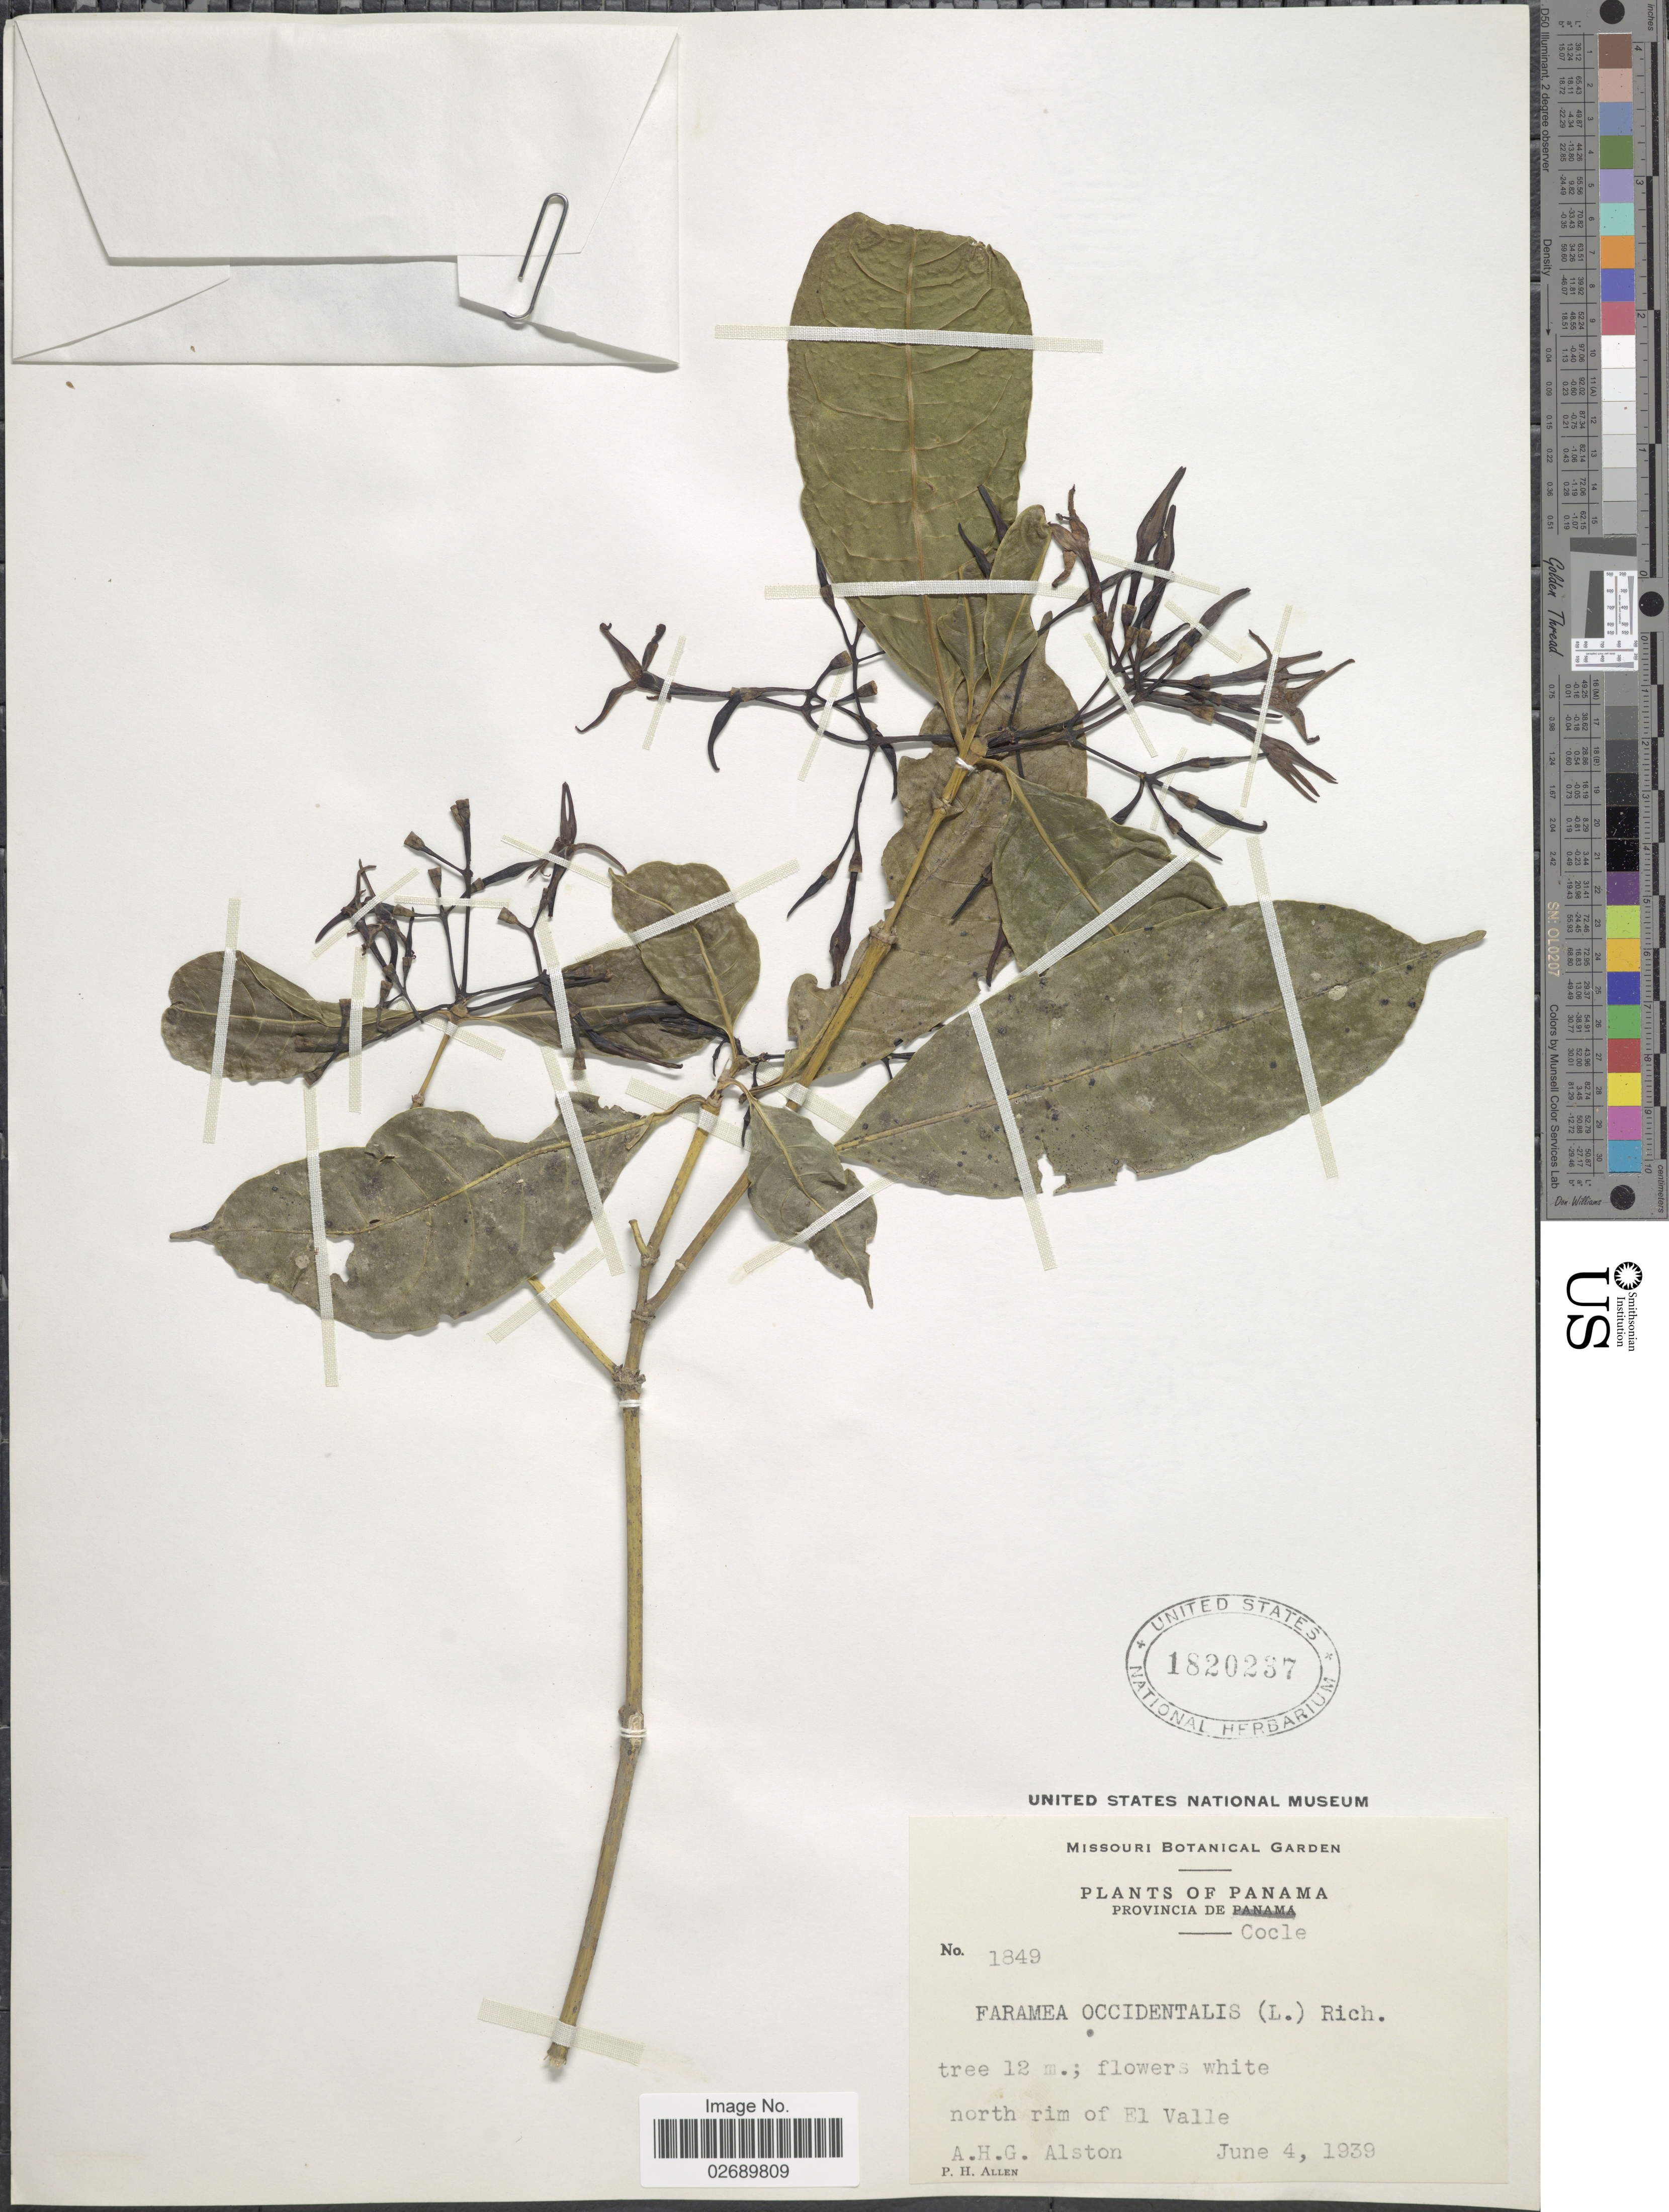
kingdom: Plantae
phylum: Tracheophyta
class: Magnoliopsida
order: Gentianales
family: Rubiaceae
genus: Faramea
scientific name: Faramea occidentalis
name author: (L.) A. Rich.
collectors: A. H. Alston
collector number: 1849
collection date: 1939-06-04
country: Panama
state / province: Coclé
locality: North rim of El Valle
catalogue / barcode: US 1820237